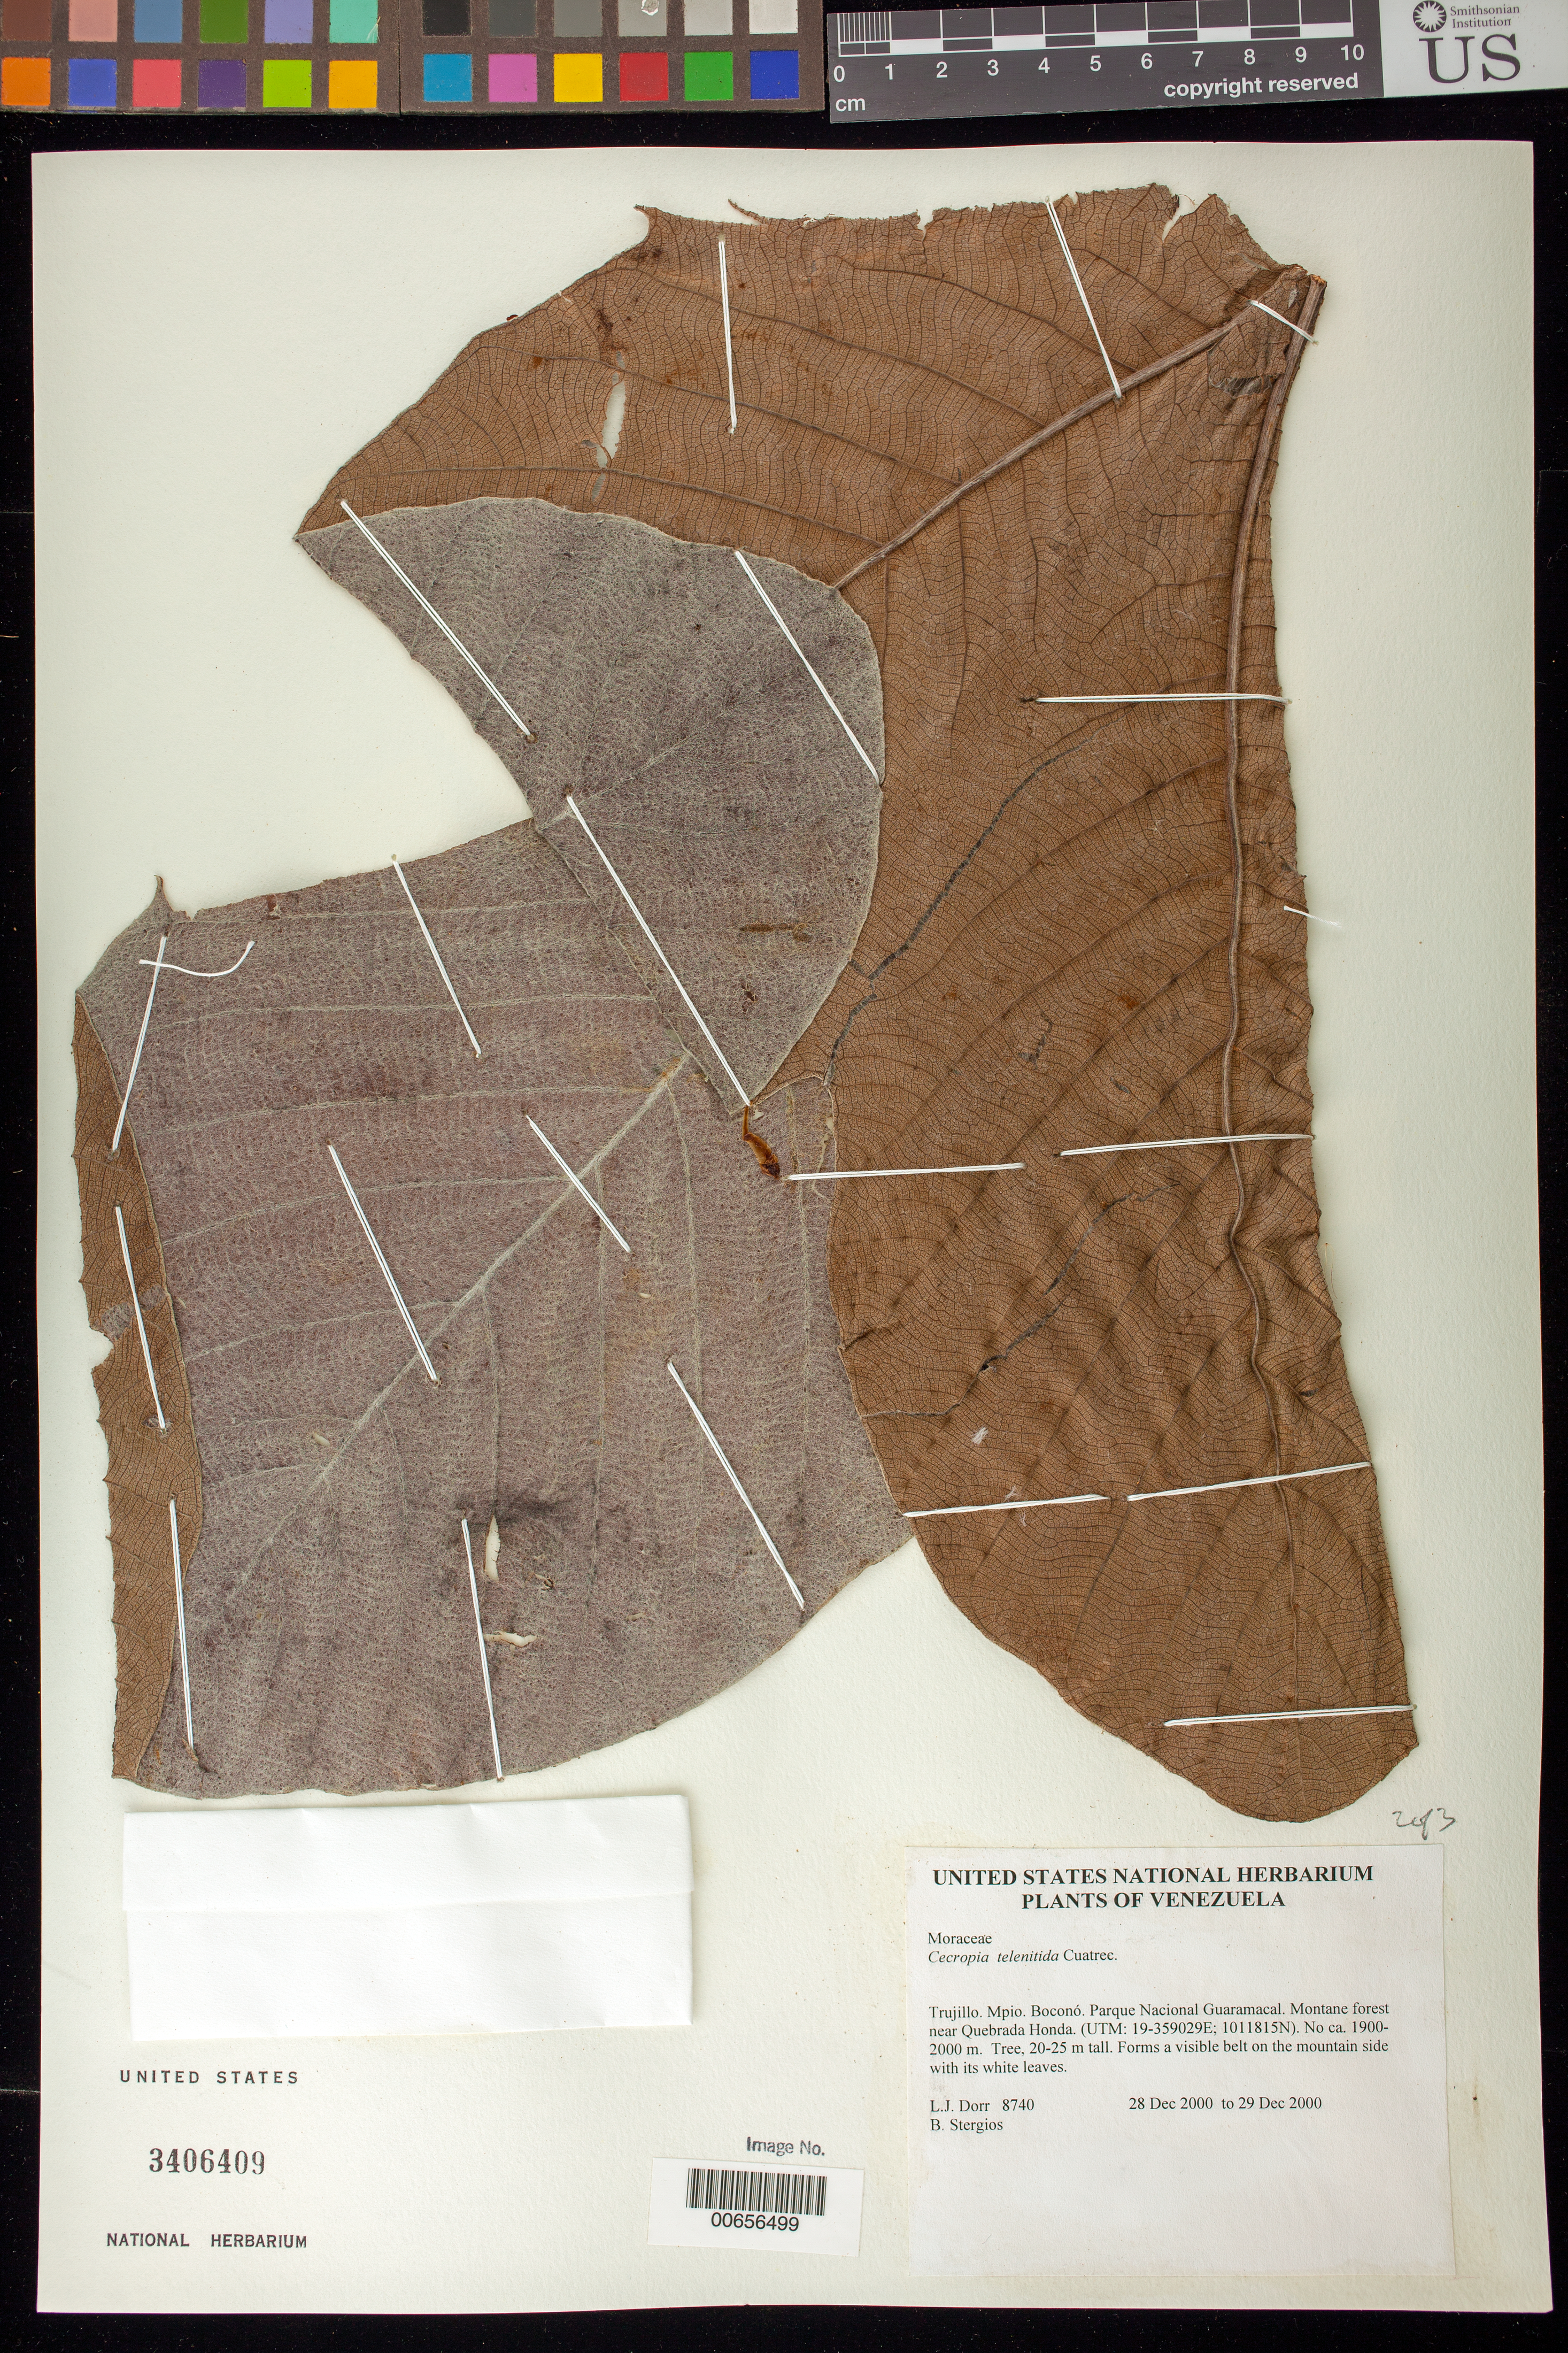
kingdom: Plantae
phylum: Tracheophyta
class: Magnoliopsida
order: Rosales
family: Urticaceae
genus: Cecropia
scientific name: Cecropia telenitida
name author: Cuatrec.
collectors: L. J. Dorr & B. G. Stergios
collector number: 8740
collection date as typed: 28 Dec 2000 to 29 Dec 2000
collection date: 2000-12-28/2000-12-29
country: Venezuela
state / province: Trujillo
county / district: Boconó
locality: Parque Nacional Guaramacal near Quebrada Honda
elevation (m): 1900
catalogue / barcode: US 3406409